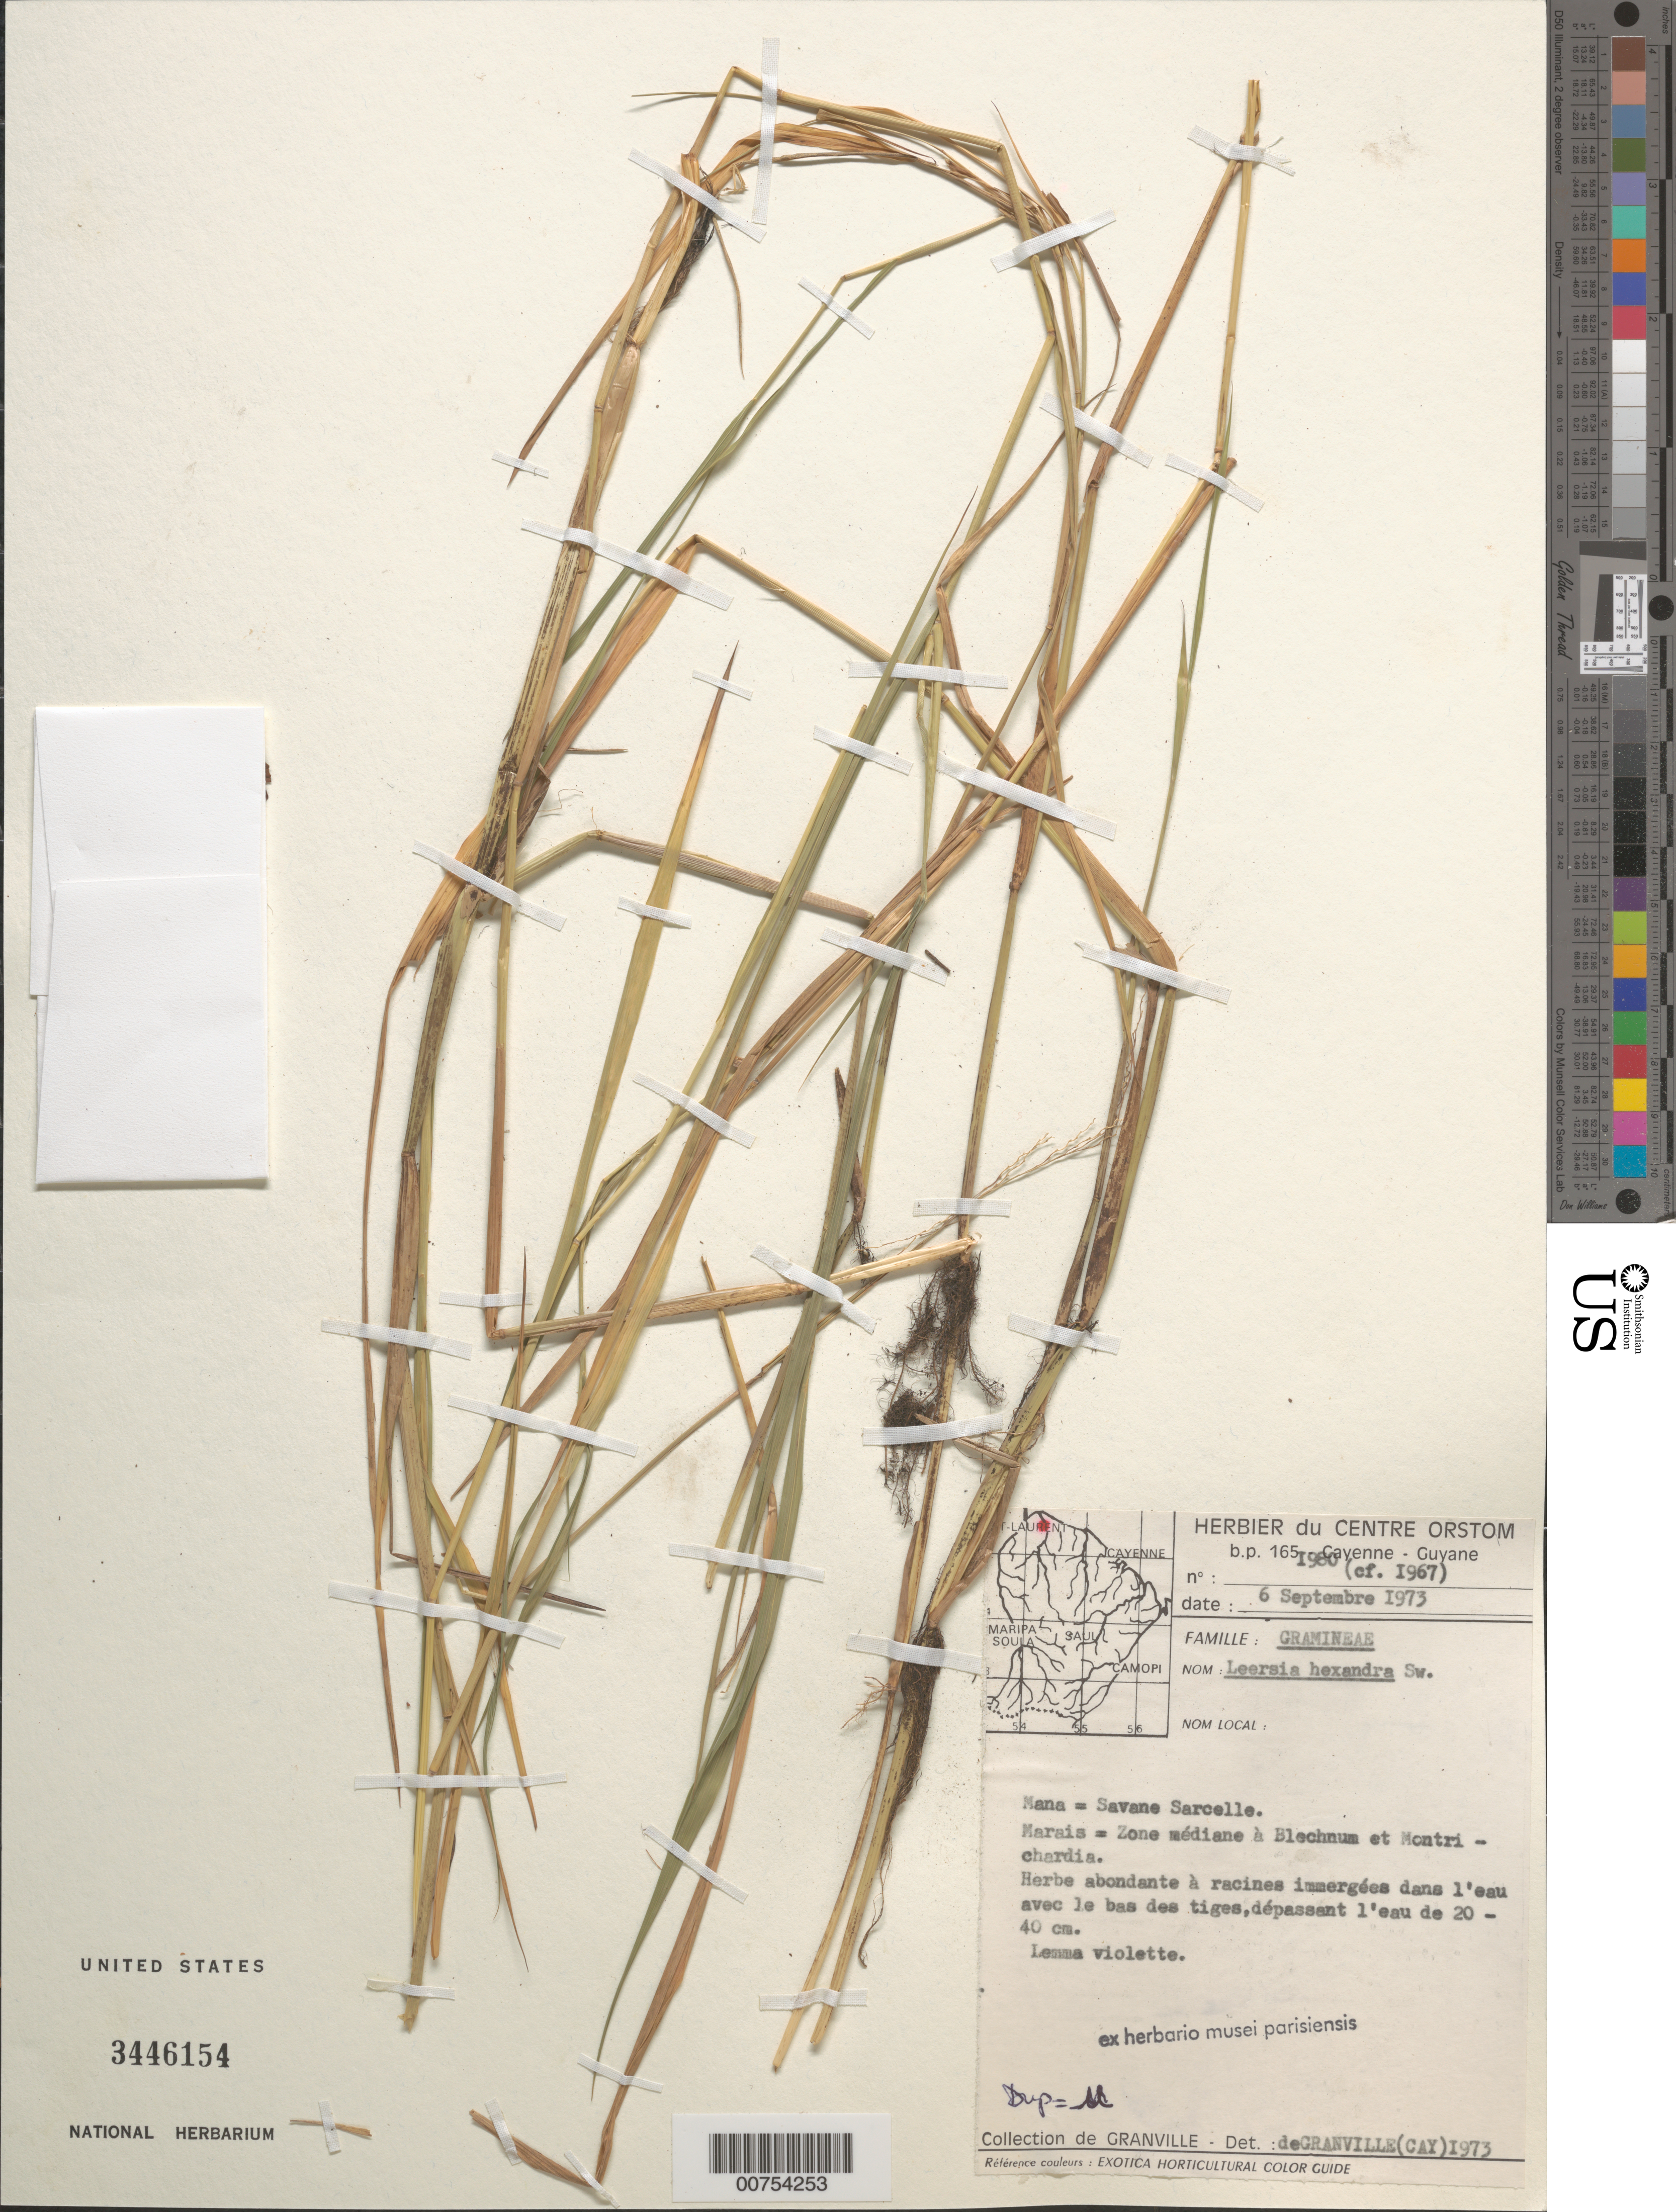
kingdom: Plantae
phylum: Tracheophyta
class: Liliopsida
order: Poales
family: Poaceae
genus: Leersia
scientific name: Leersia hexandra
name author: Sw.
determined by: Granville, J. J. de, (CAY), Institut de Recherche pour le Developpement (IRD) (FRENCH GUIANA)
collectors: J.-J. de Granville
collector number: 1980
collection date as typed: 6-Sep-73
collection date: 1973-09-06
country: French Guiana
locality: Mana, Savane Sarcelle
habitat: Marsh, with Blechnum and Montrichardia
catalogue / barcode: US 3446154